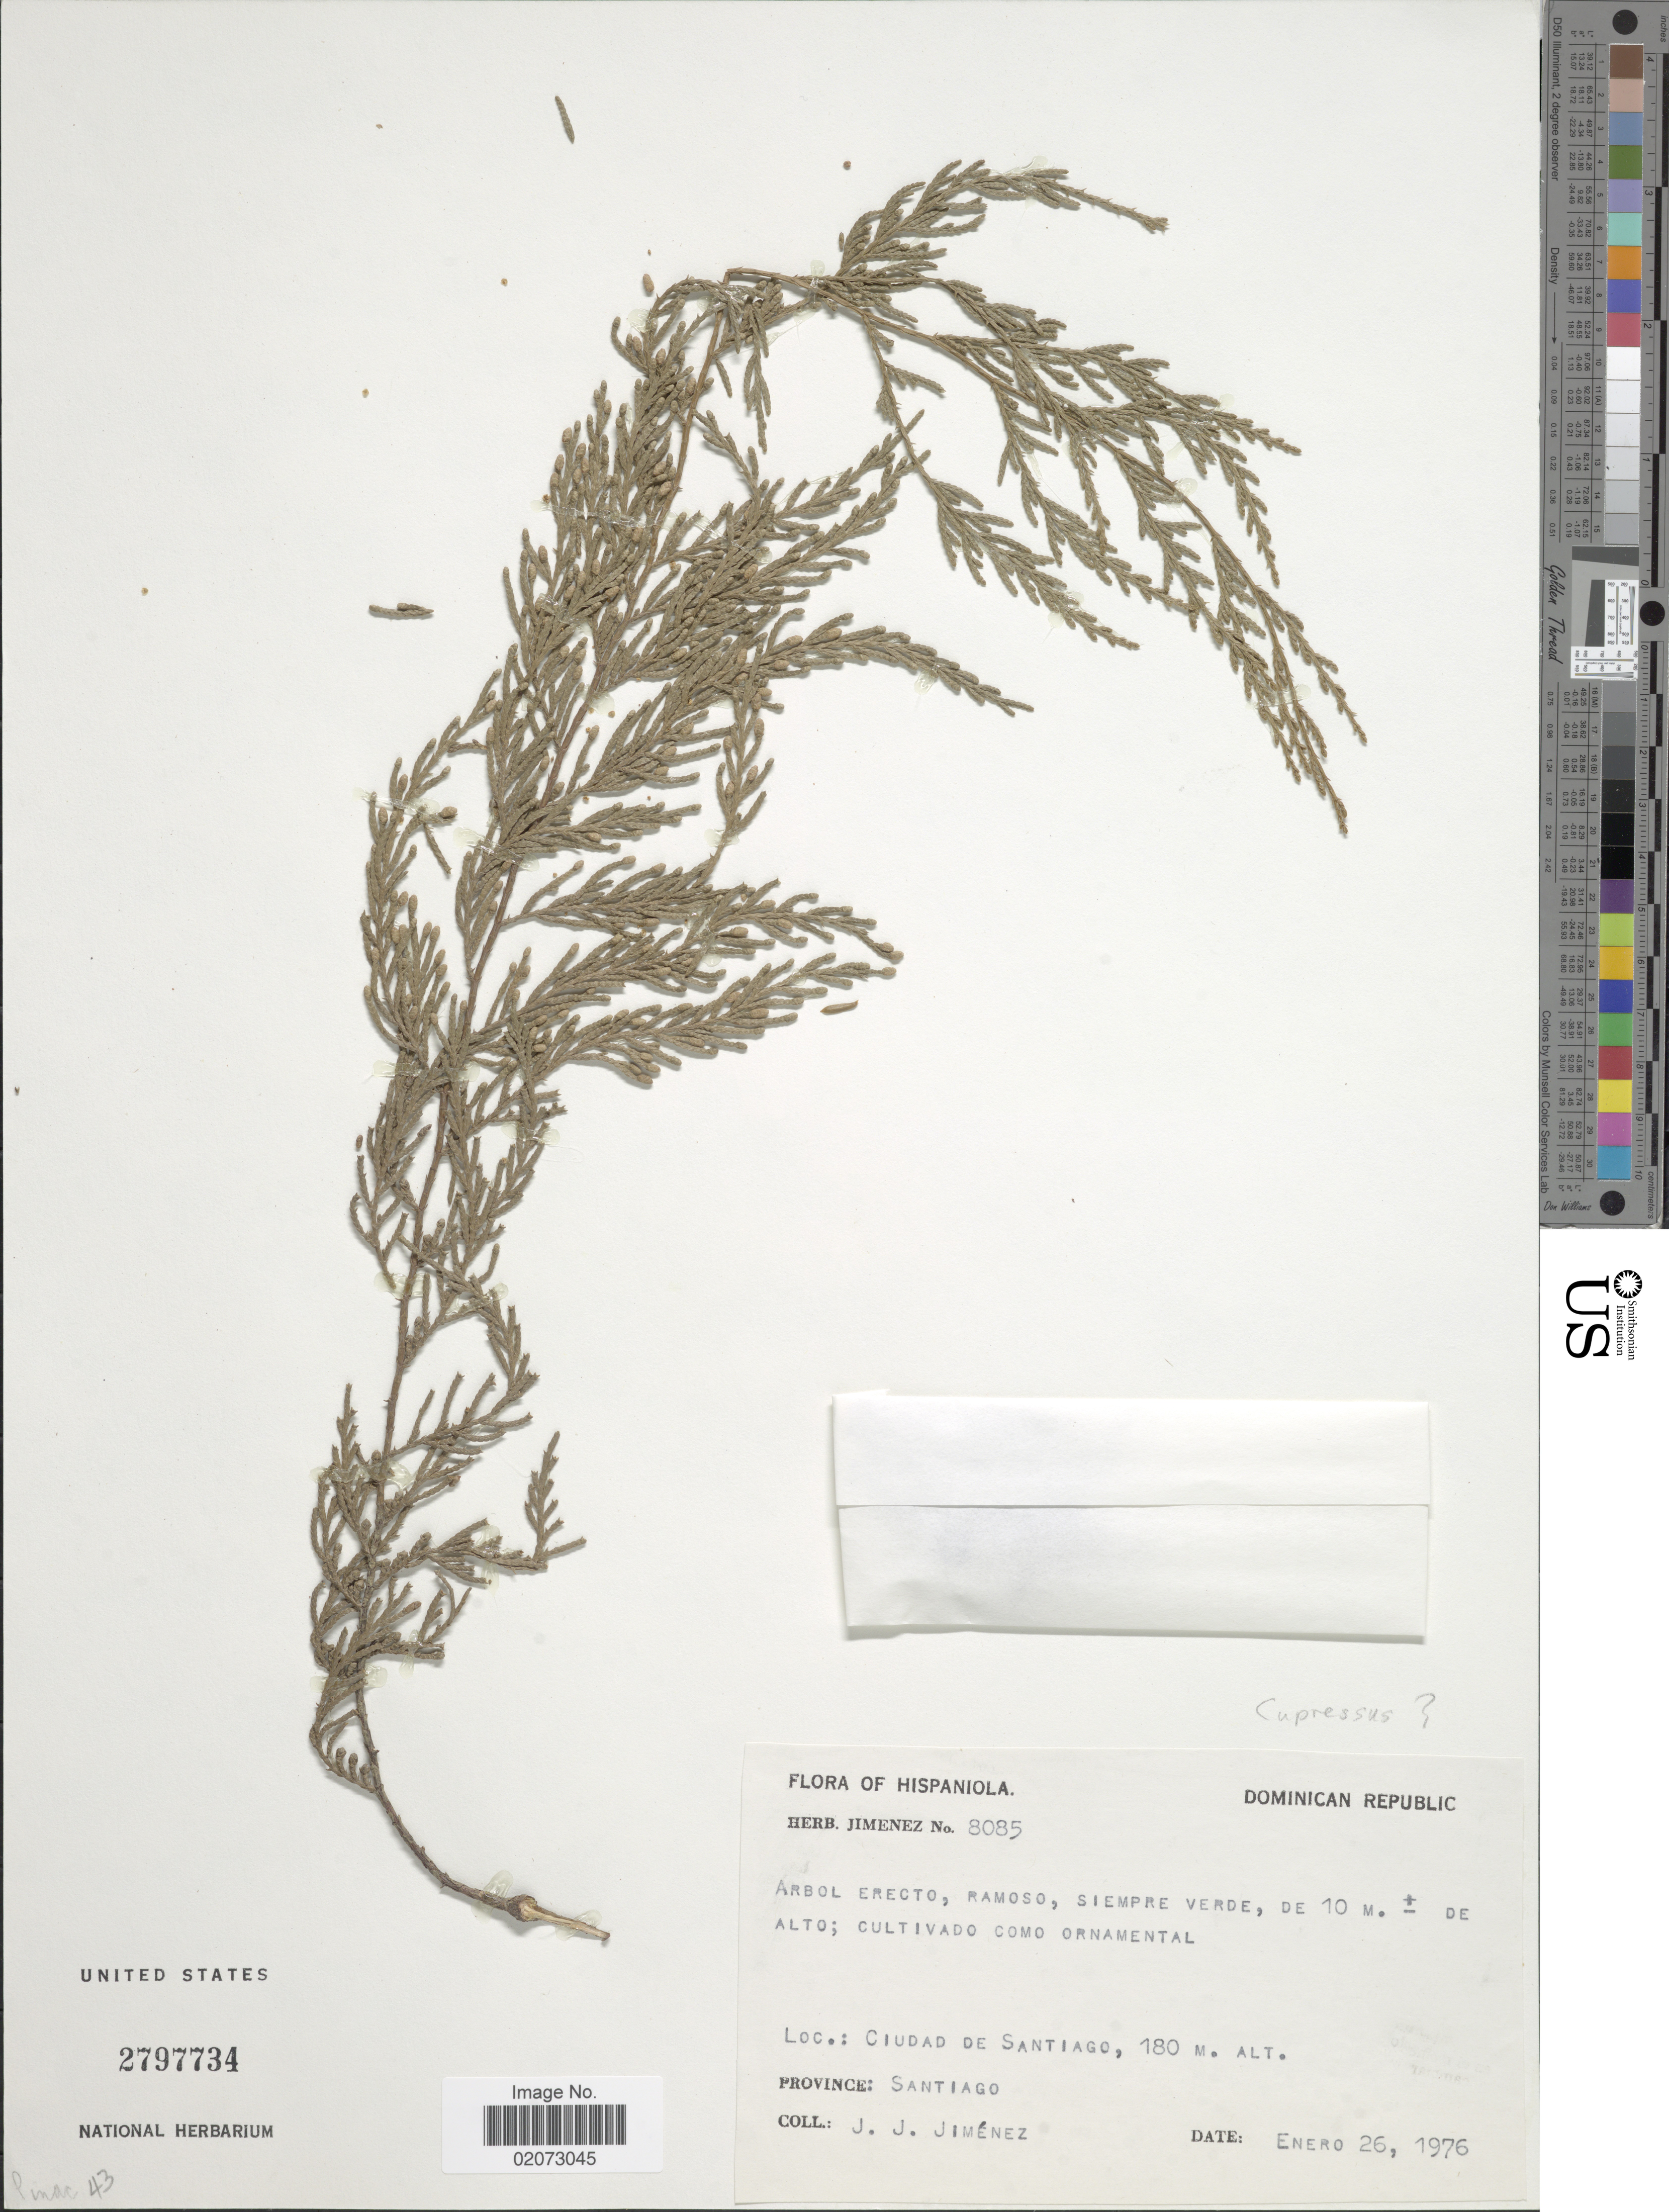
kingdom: Plantae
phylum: Tracheophyta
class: Pinopsida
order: Pinales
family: Pinaceae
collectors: J. J. Jiménez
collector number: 8085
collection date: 1976-01-26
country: Dominican Republic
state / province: Santiago Rodríguez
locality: Ciudad de Santiago. Province: Santiago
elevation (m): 180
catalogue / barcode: US 2797734